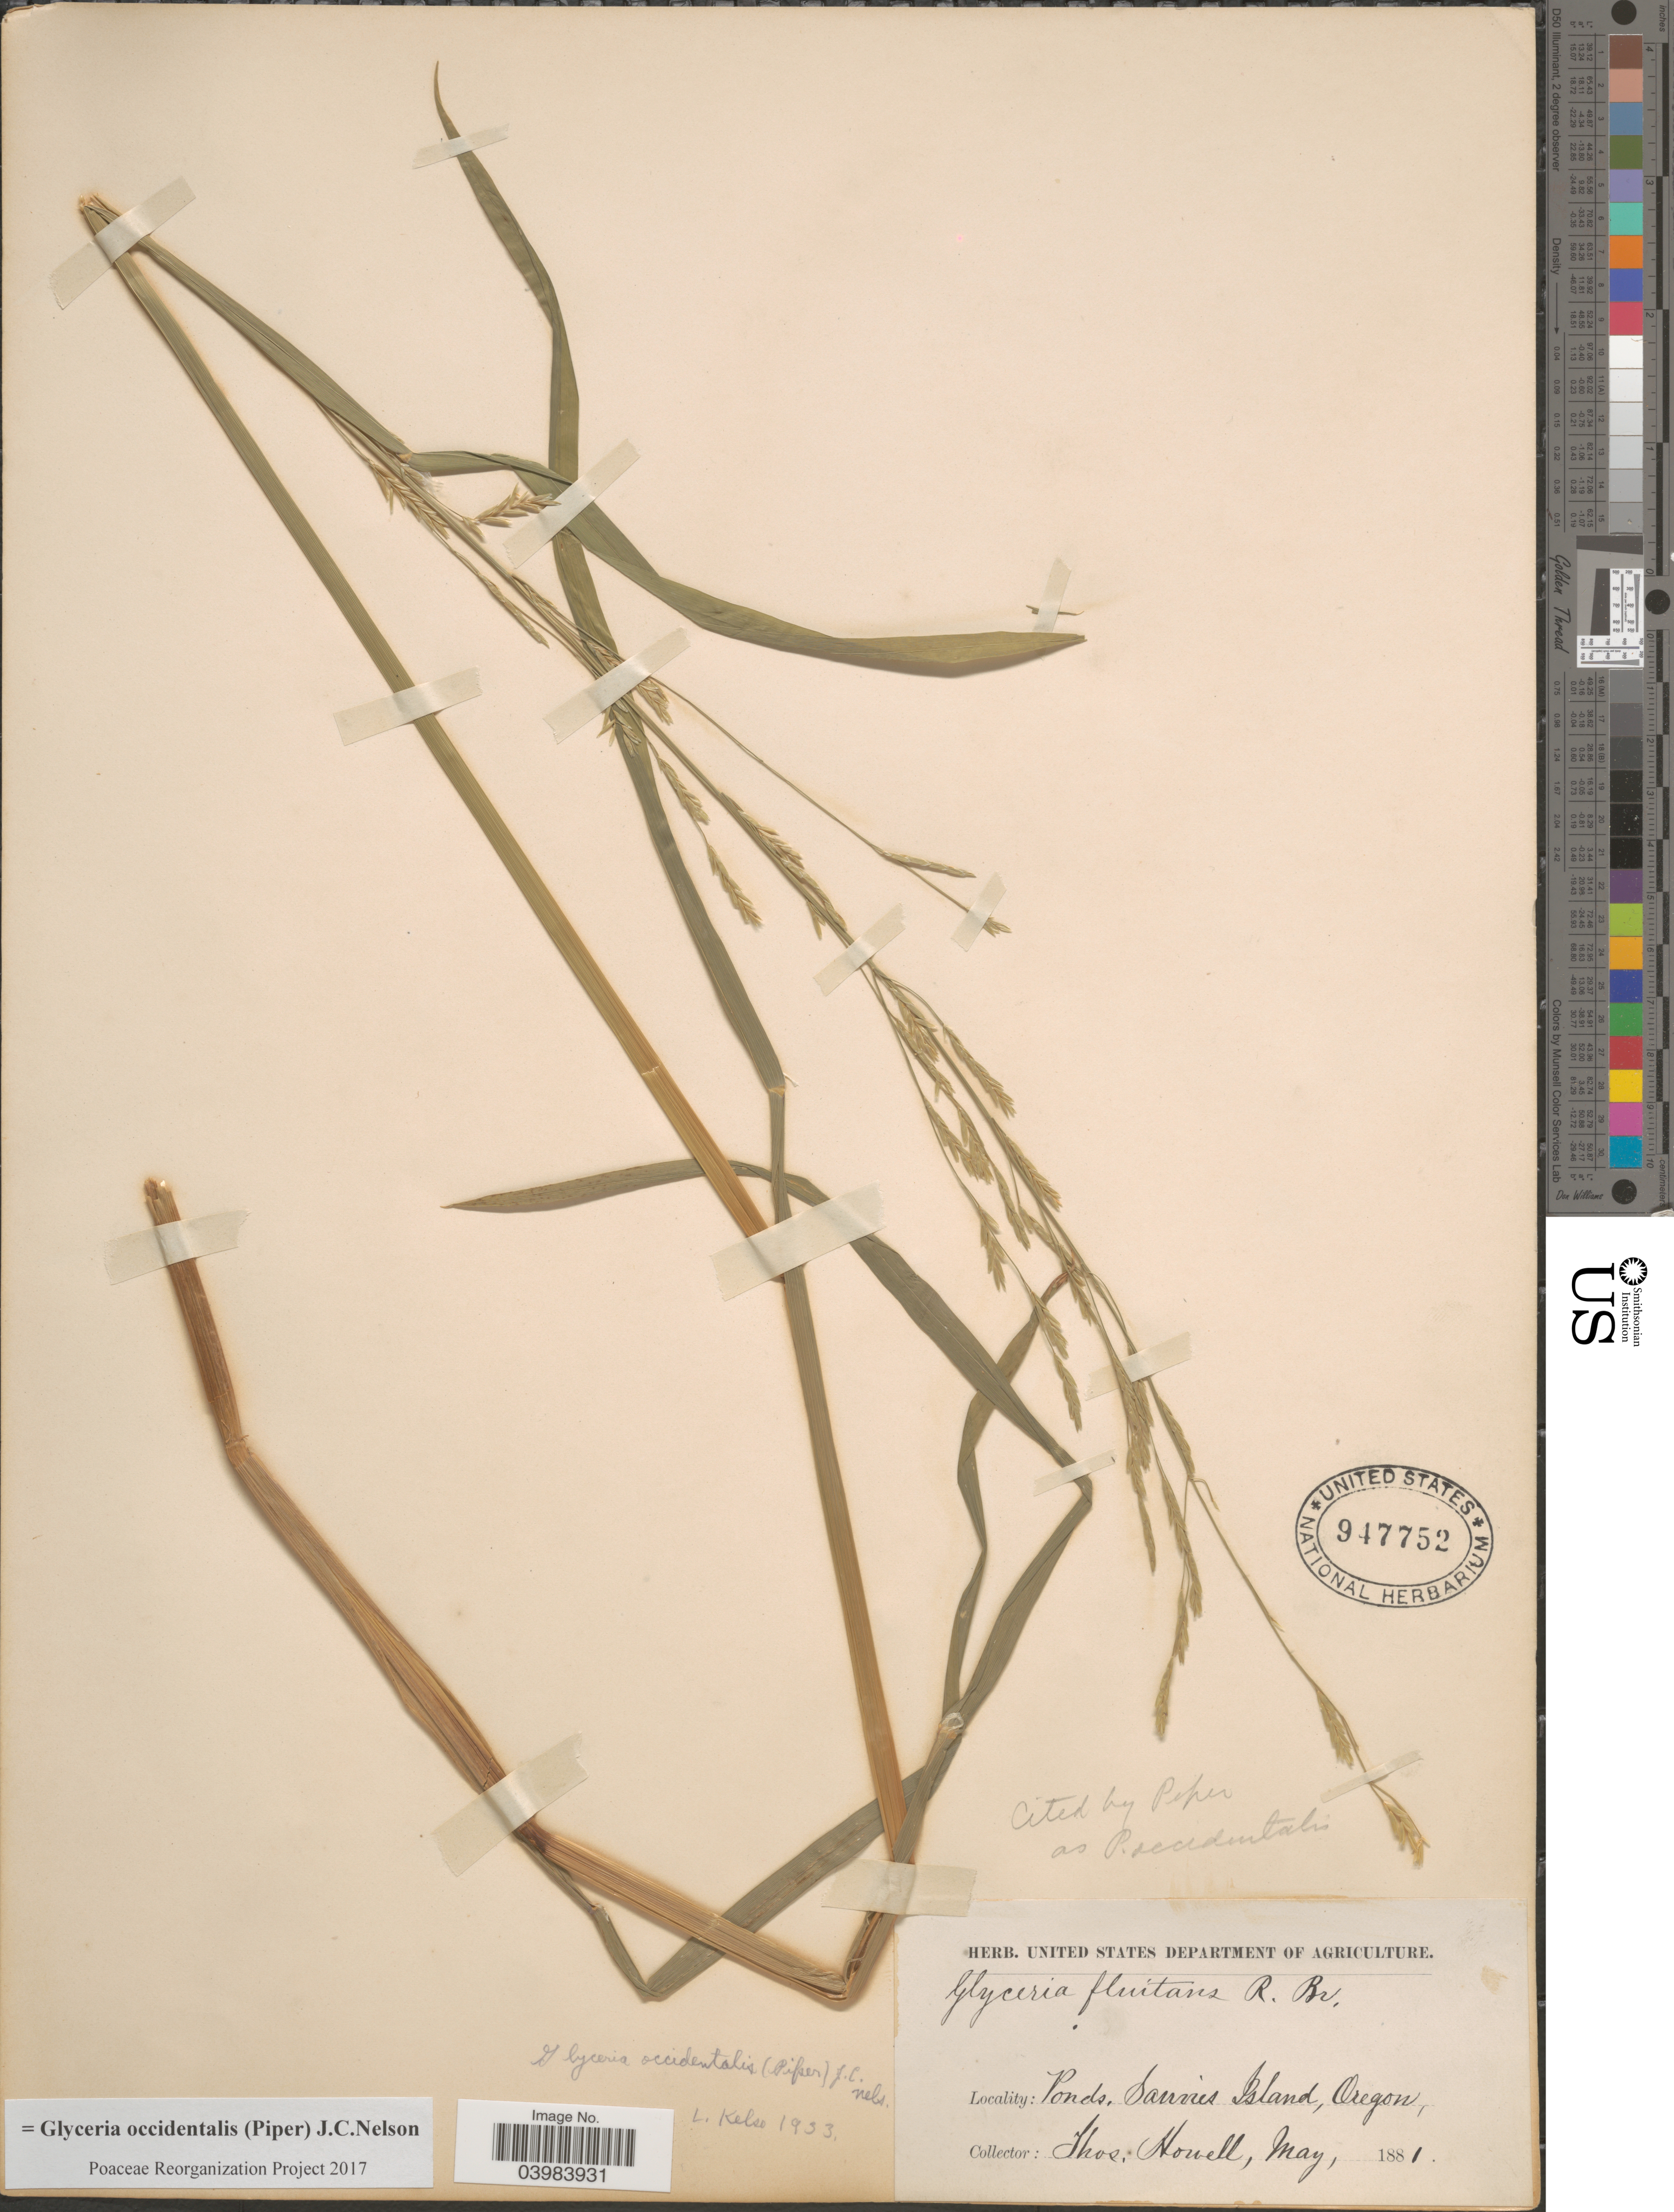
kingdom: Plantae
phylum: Tracheophyta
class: Liliopsida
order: Poales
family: Poaceae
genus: Glyceria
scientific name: Glyceria occidentalis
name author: (Piper) J.C. Nelson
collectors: T. Howell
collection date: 1881-05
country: United States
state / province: Oregon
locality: Ponds, Sauvies Island.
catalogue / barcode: US 947752